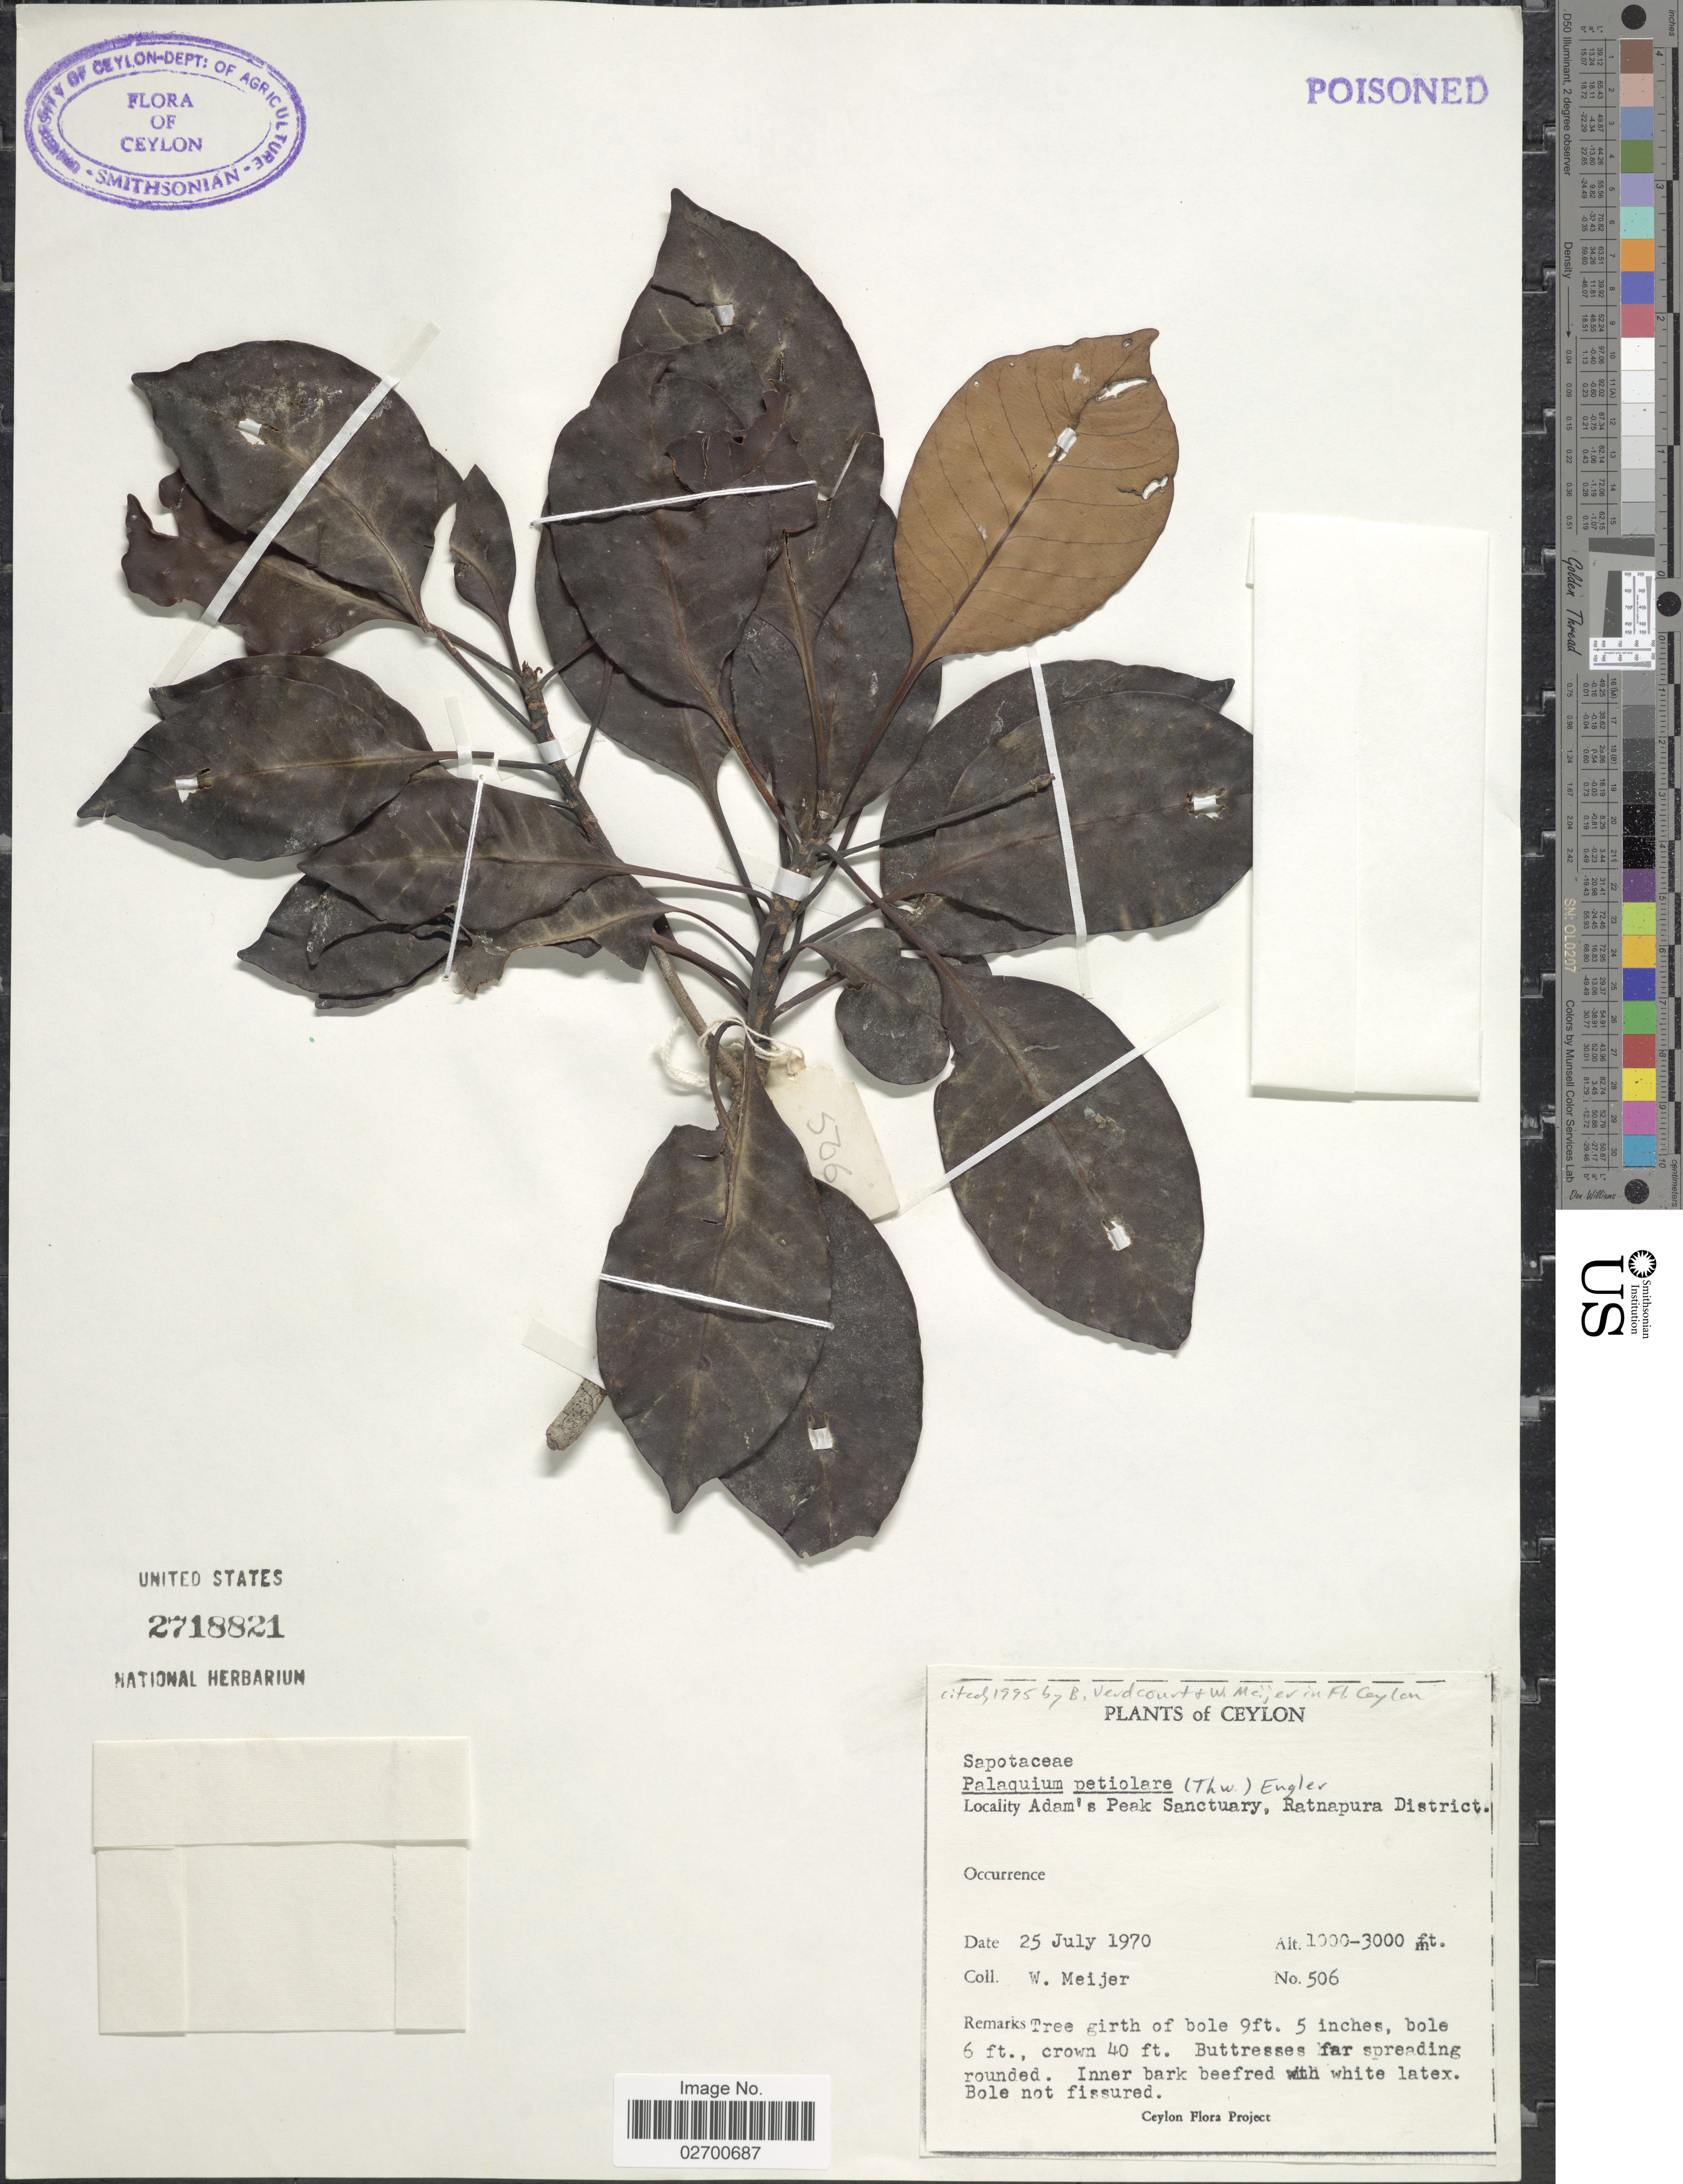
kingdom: Plantae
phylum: Tracheophyta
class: Magnoliopsida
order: Ericales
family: Sapotaceae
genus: Palaquium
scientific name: Palaquium petiolare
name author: (Thwaites) Engl.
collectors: W. Meijer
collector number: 506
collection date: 1970-07-25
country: Sri Lanka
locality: Adam's Peak Sanctuary, Ratnapura District. Ceylon.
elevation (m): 305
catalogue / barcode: US 2718821